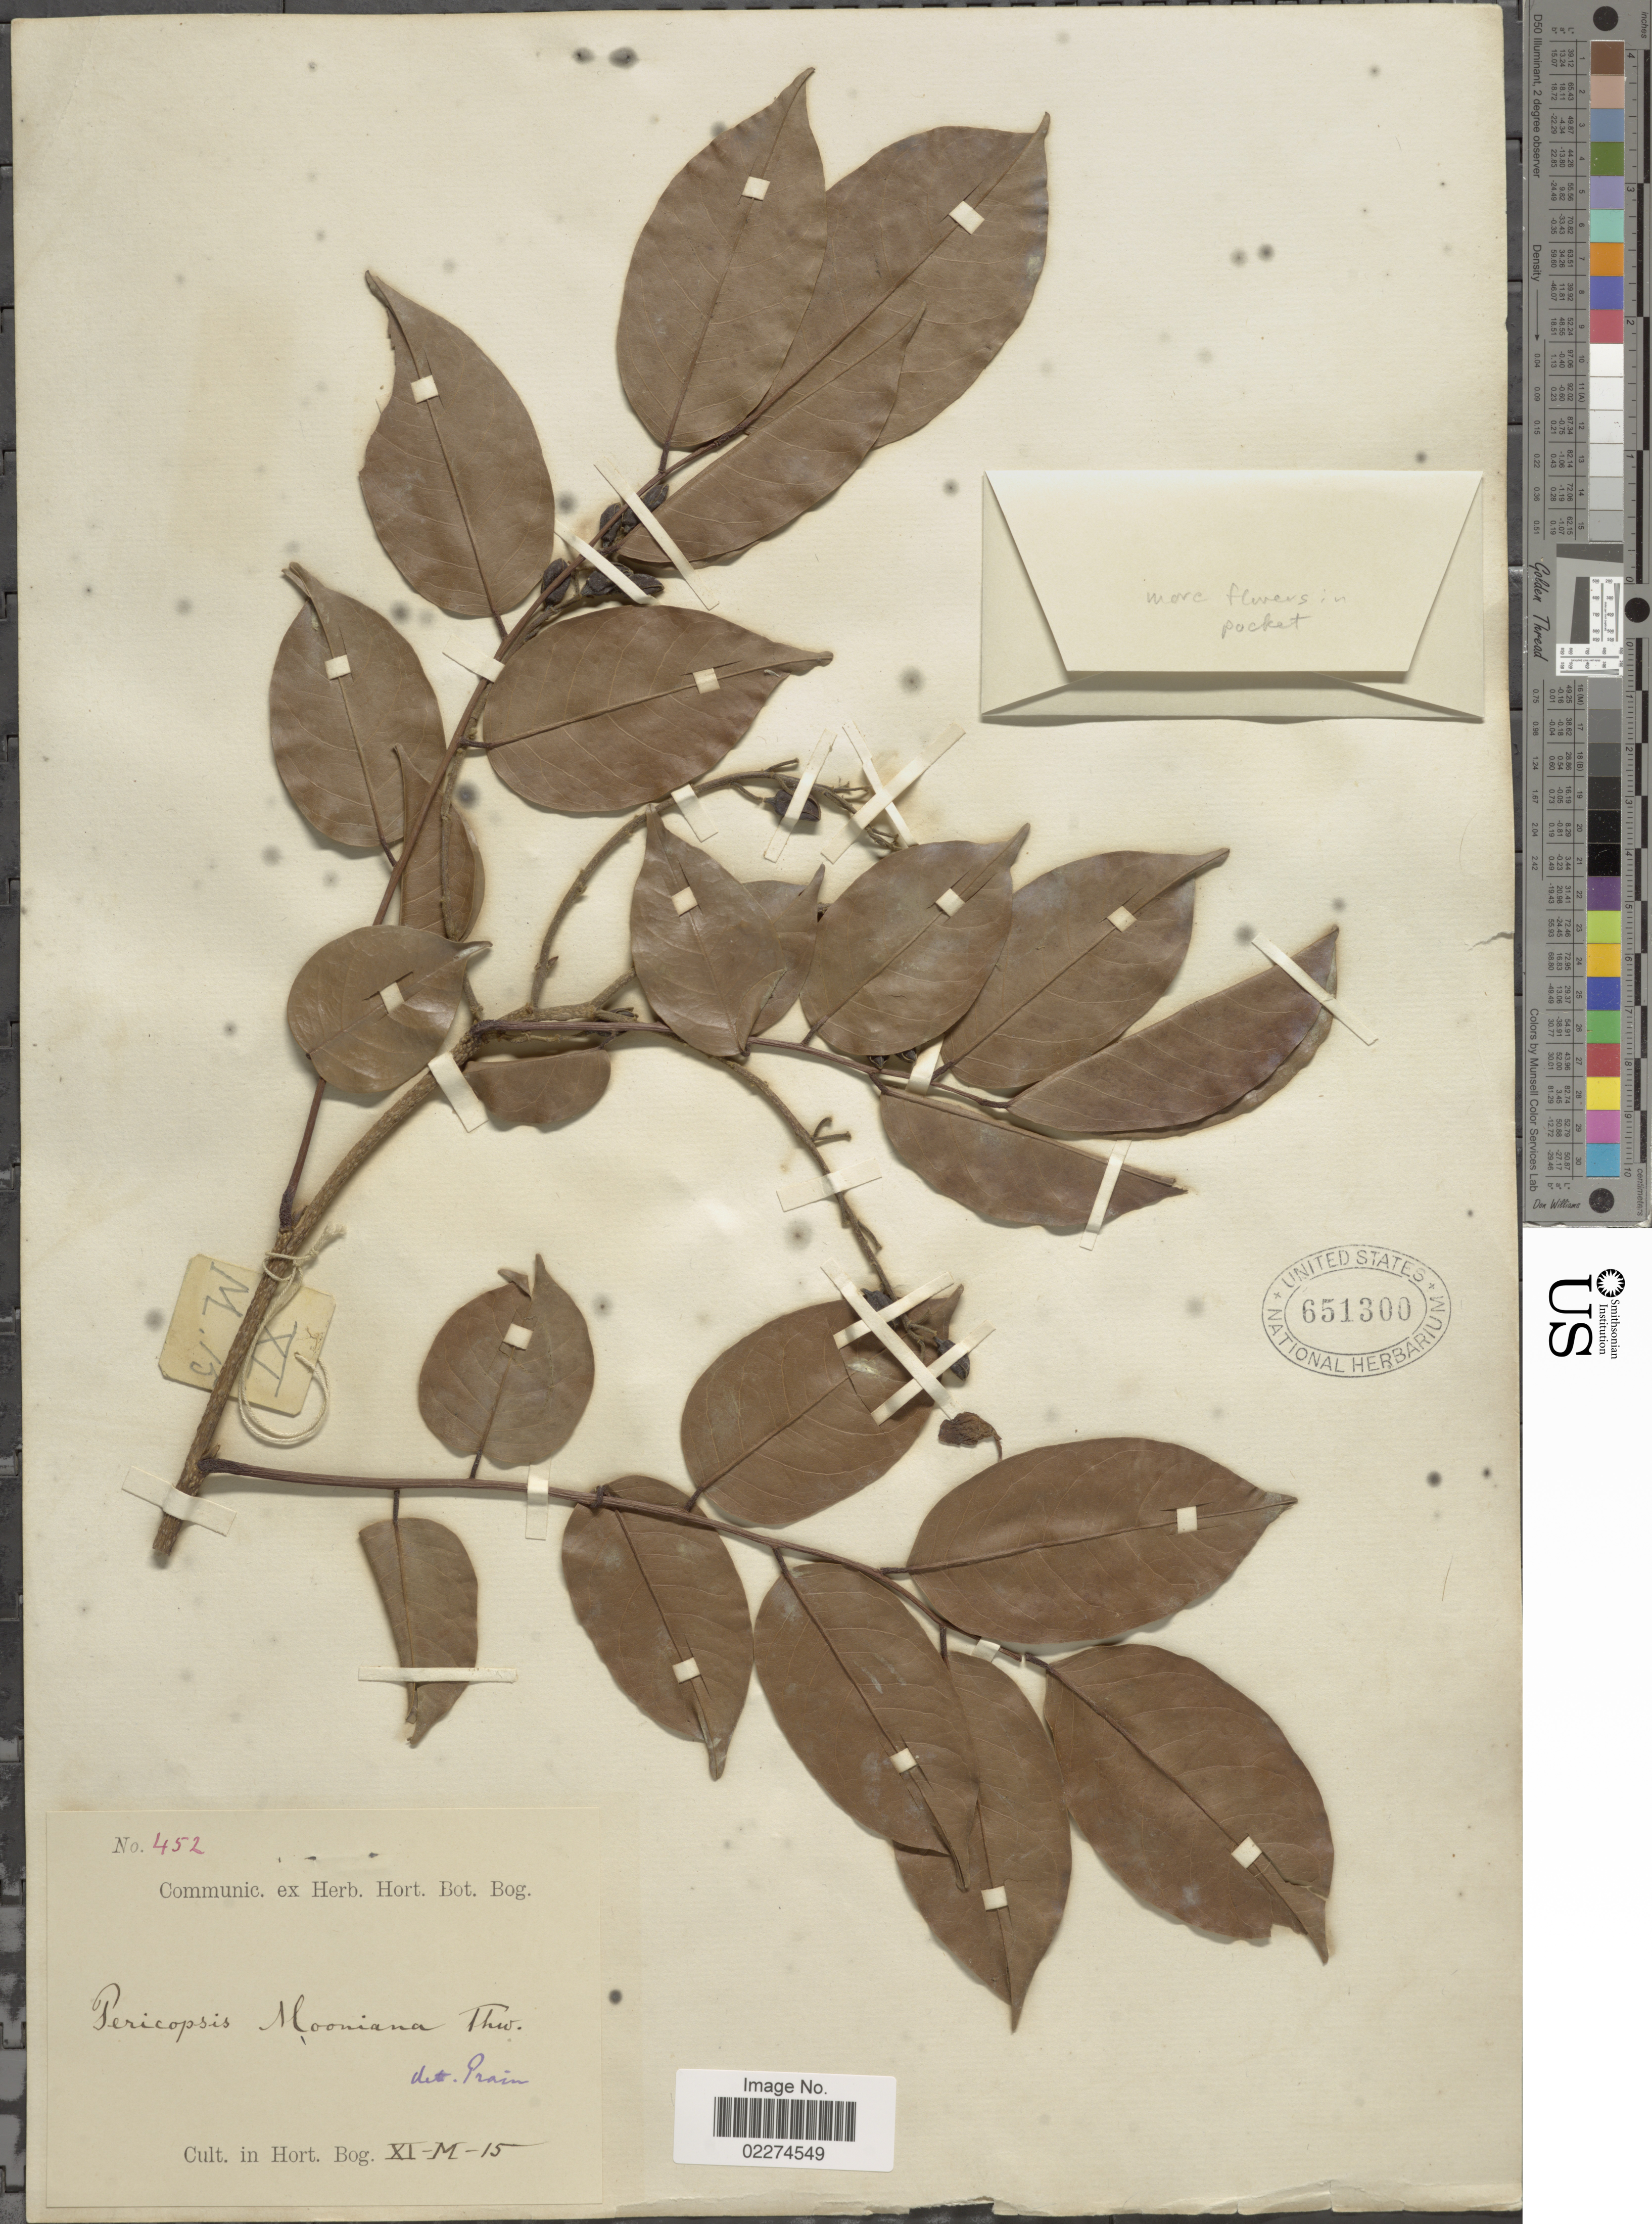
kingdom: Plantae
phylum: Tracheophyta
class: Magnoliopsida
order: Fabales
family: Fabaceae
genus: Pericopsis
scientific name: Pericopsis mooniana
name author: Thwaites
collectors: Cult. In Hort. Bog.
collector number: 452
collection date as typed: Transcribed d/m/y: /11/15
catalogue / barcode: US 651300